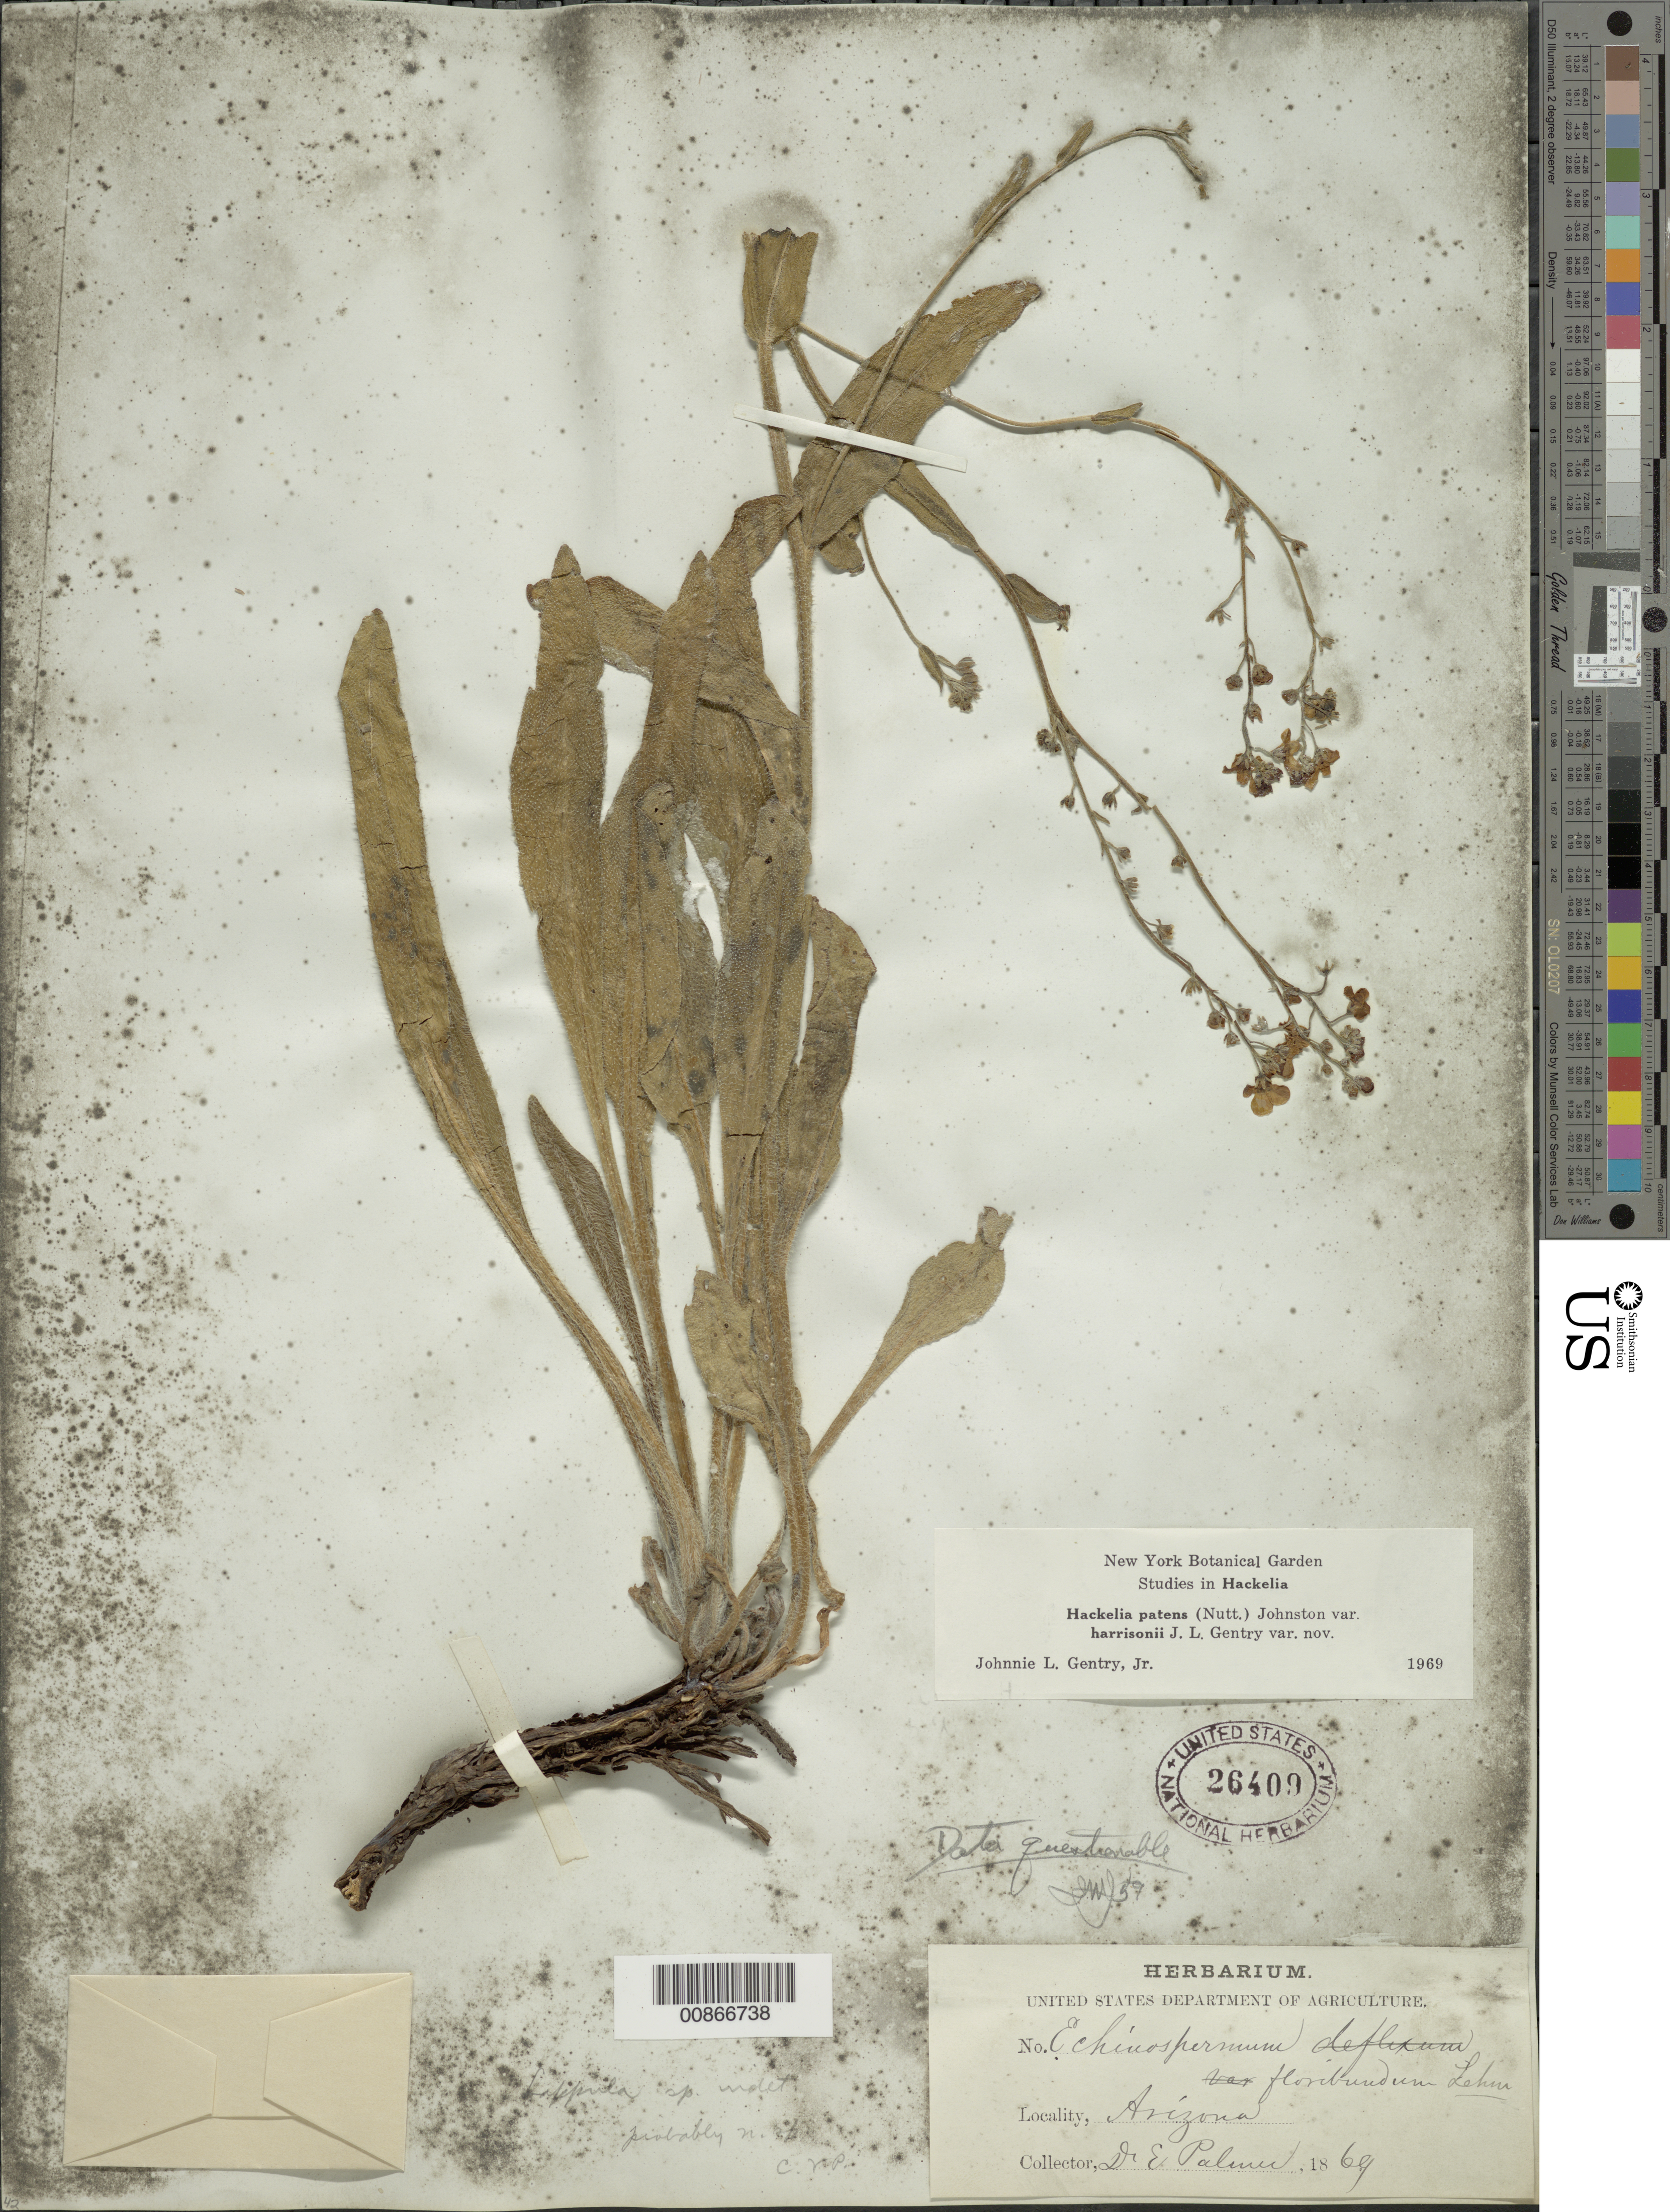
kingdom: Plantae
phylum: Tracheophyta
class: Magnoliopsida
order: Boraginales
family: Boraginaceae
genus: Hackelia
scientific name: Hackelia patens var. harrisonii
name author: (J.L. Gentry) J.L. Gentry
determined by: Gentry, J. L.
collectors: E. Palmer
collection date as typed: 1869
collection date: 1869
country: United States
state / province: Arizona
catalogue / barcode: US 26409